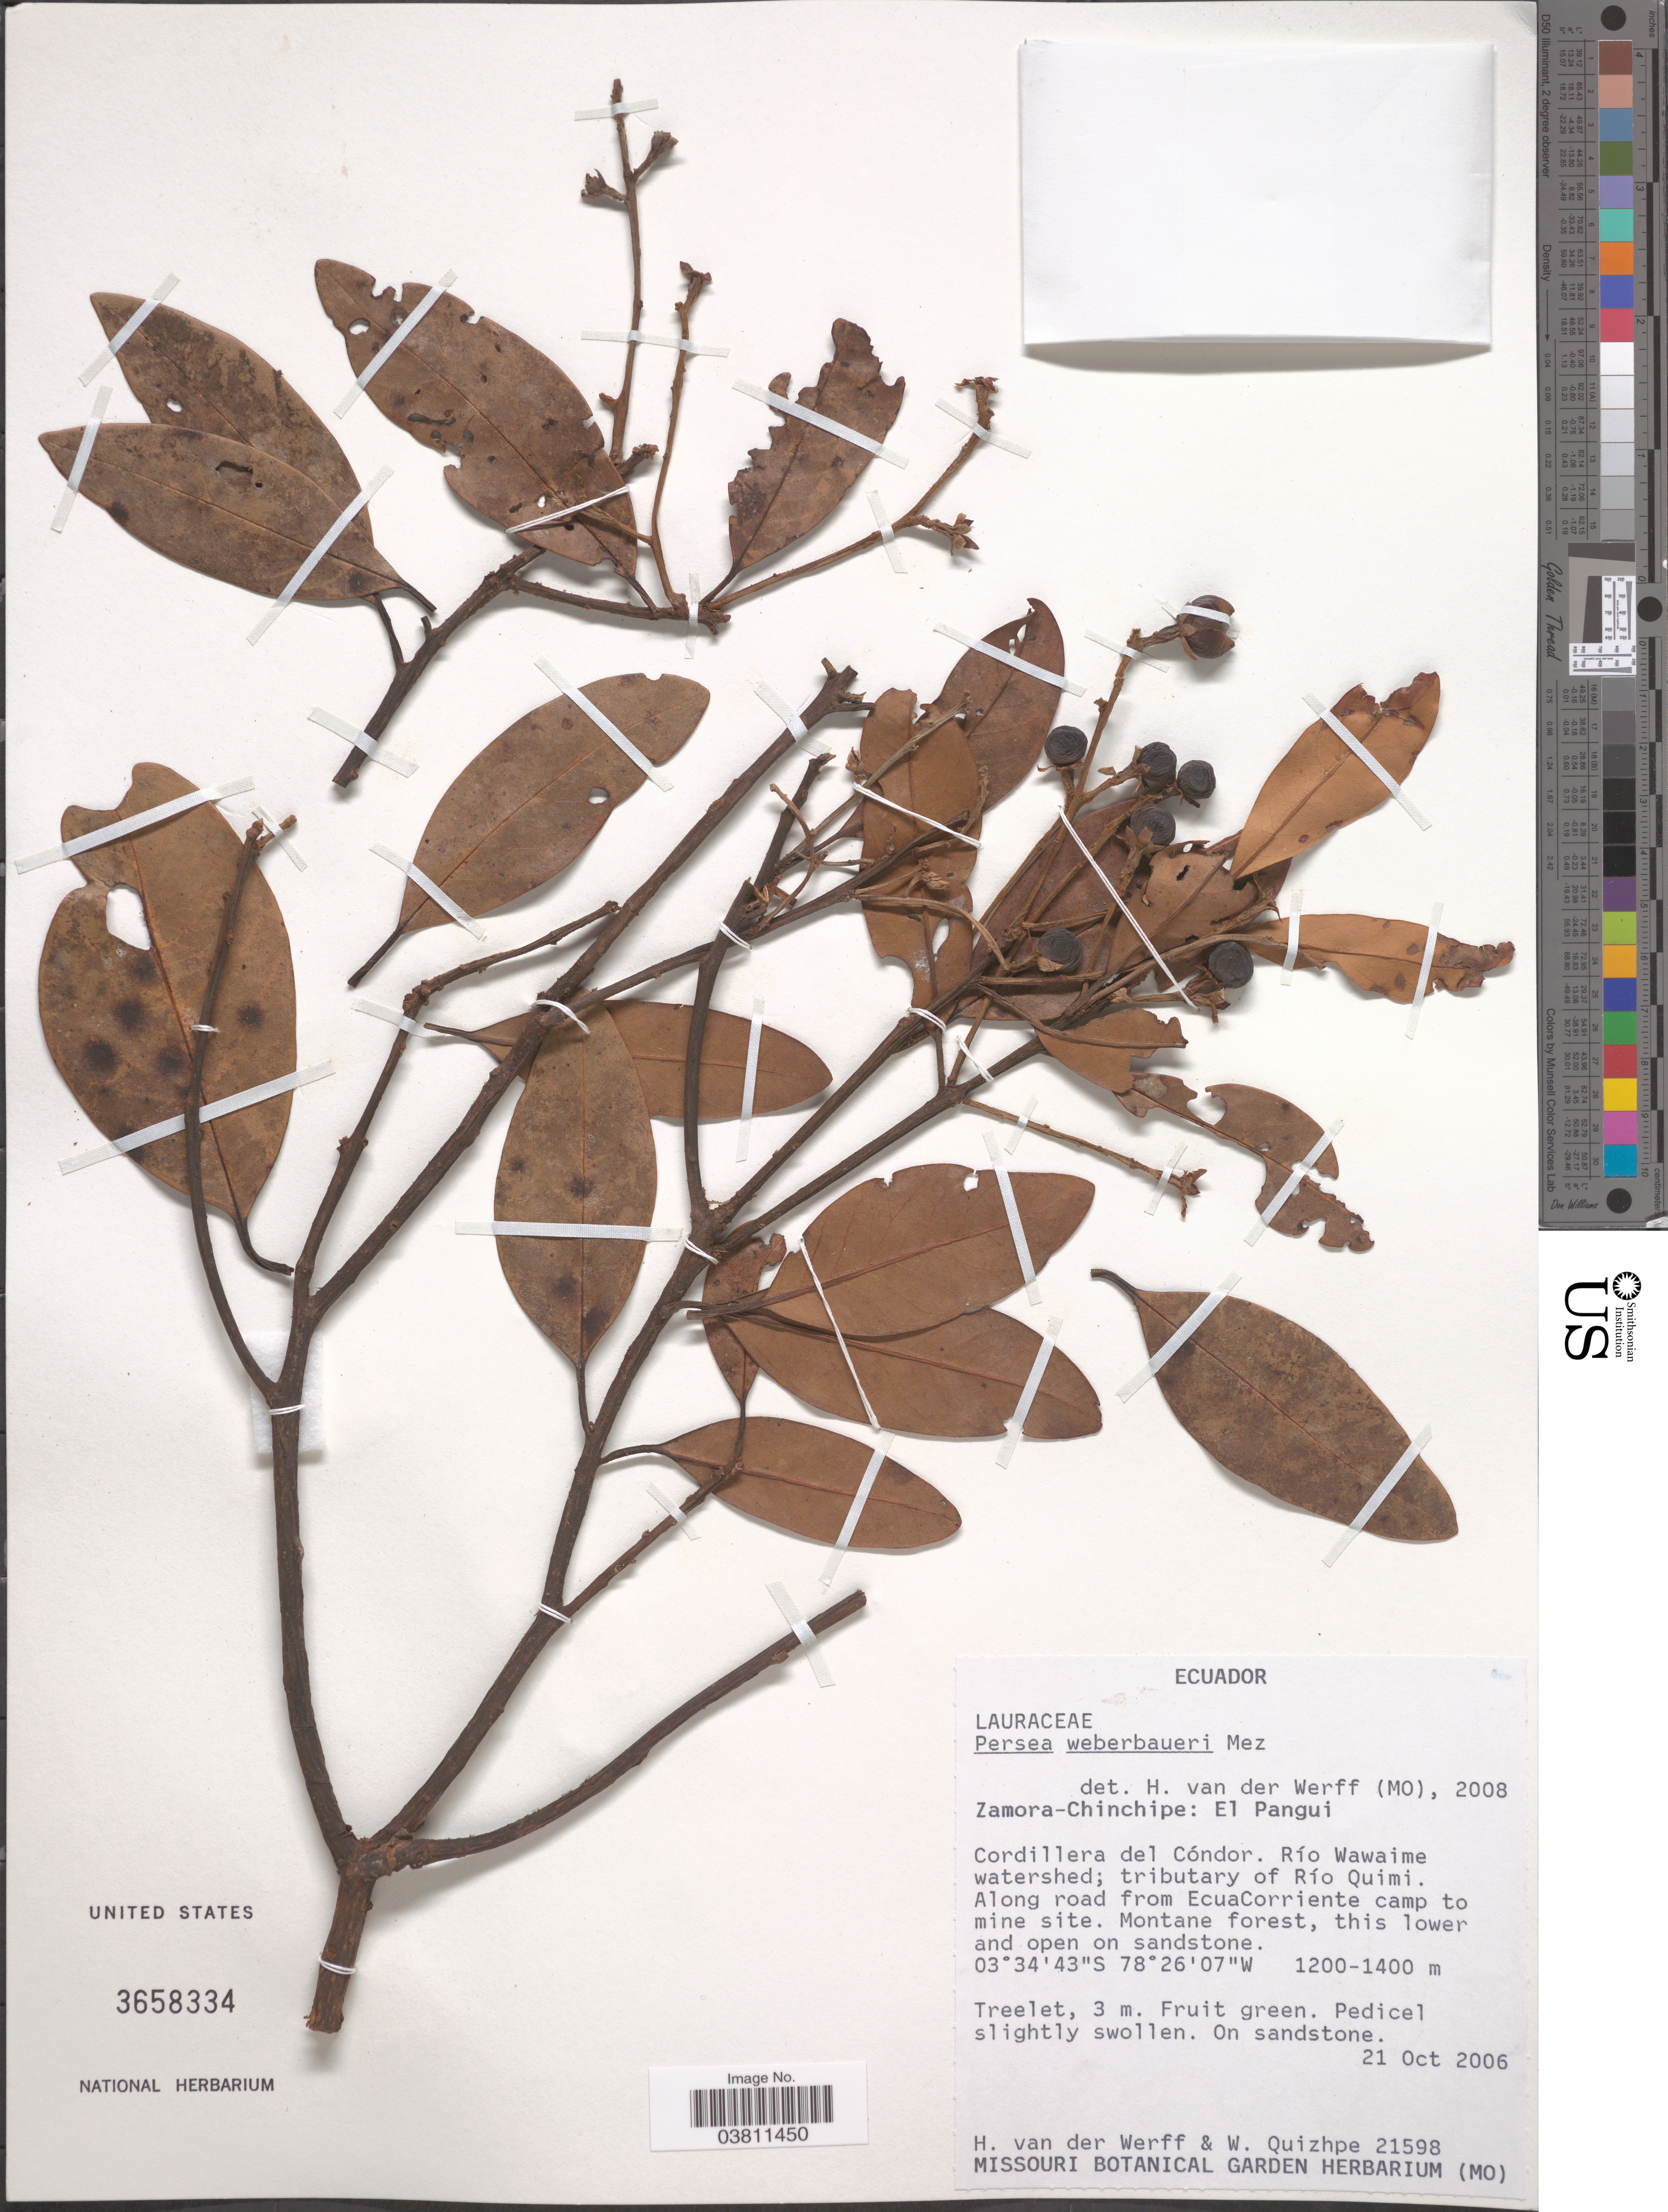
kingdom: Plantae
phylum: Tracheophyta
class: Magnoliopsida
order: Laurales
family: Lauraceae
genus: Persea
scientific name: Persea weberbaueri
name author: Mez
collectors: H. van der Werff & W. Quizhpe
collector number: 21598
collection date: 2006-10-21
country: Ecuador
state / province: Zamora-Chinchipe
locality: El Pangui. Cordillera del Cóndor. Río Wawaime watershed; tributary of Río Quimi. Along road from EcuaCorriente camp to mine site.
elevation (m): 1200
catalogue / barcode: US 3658334